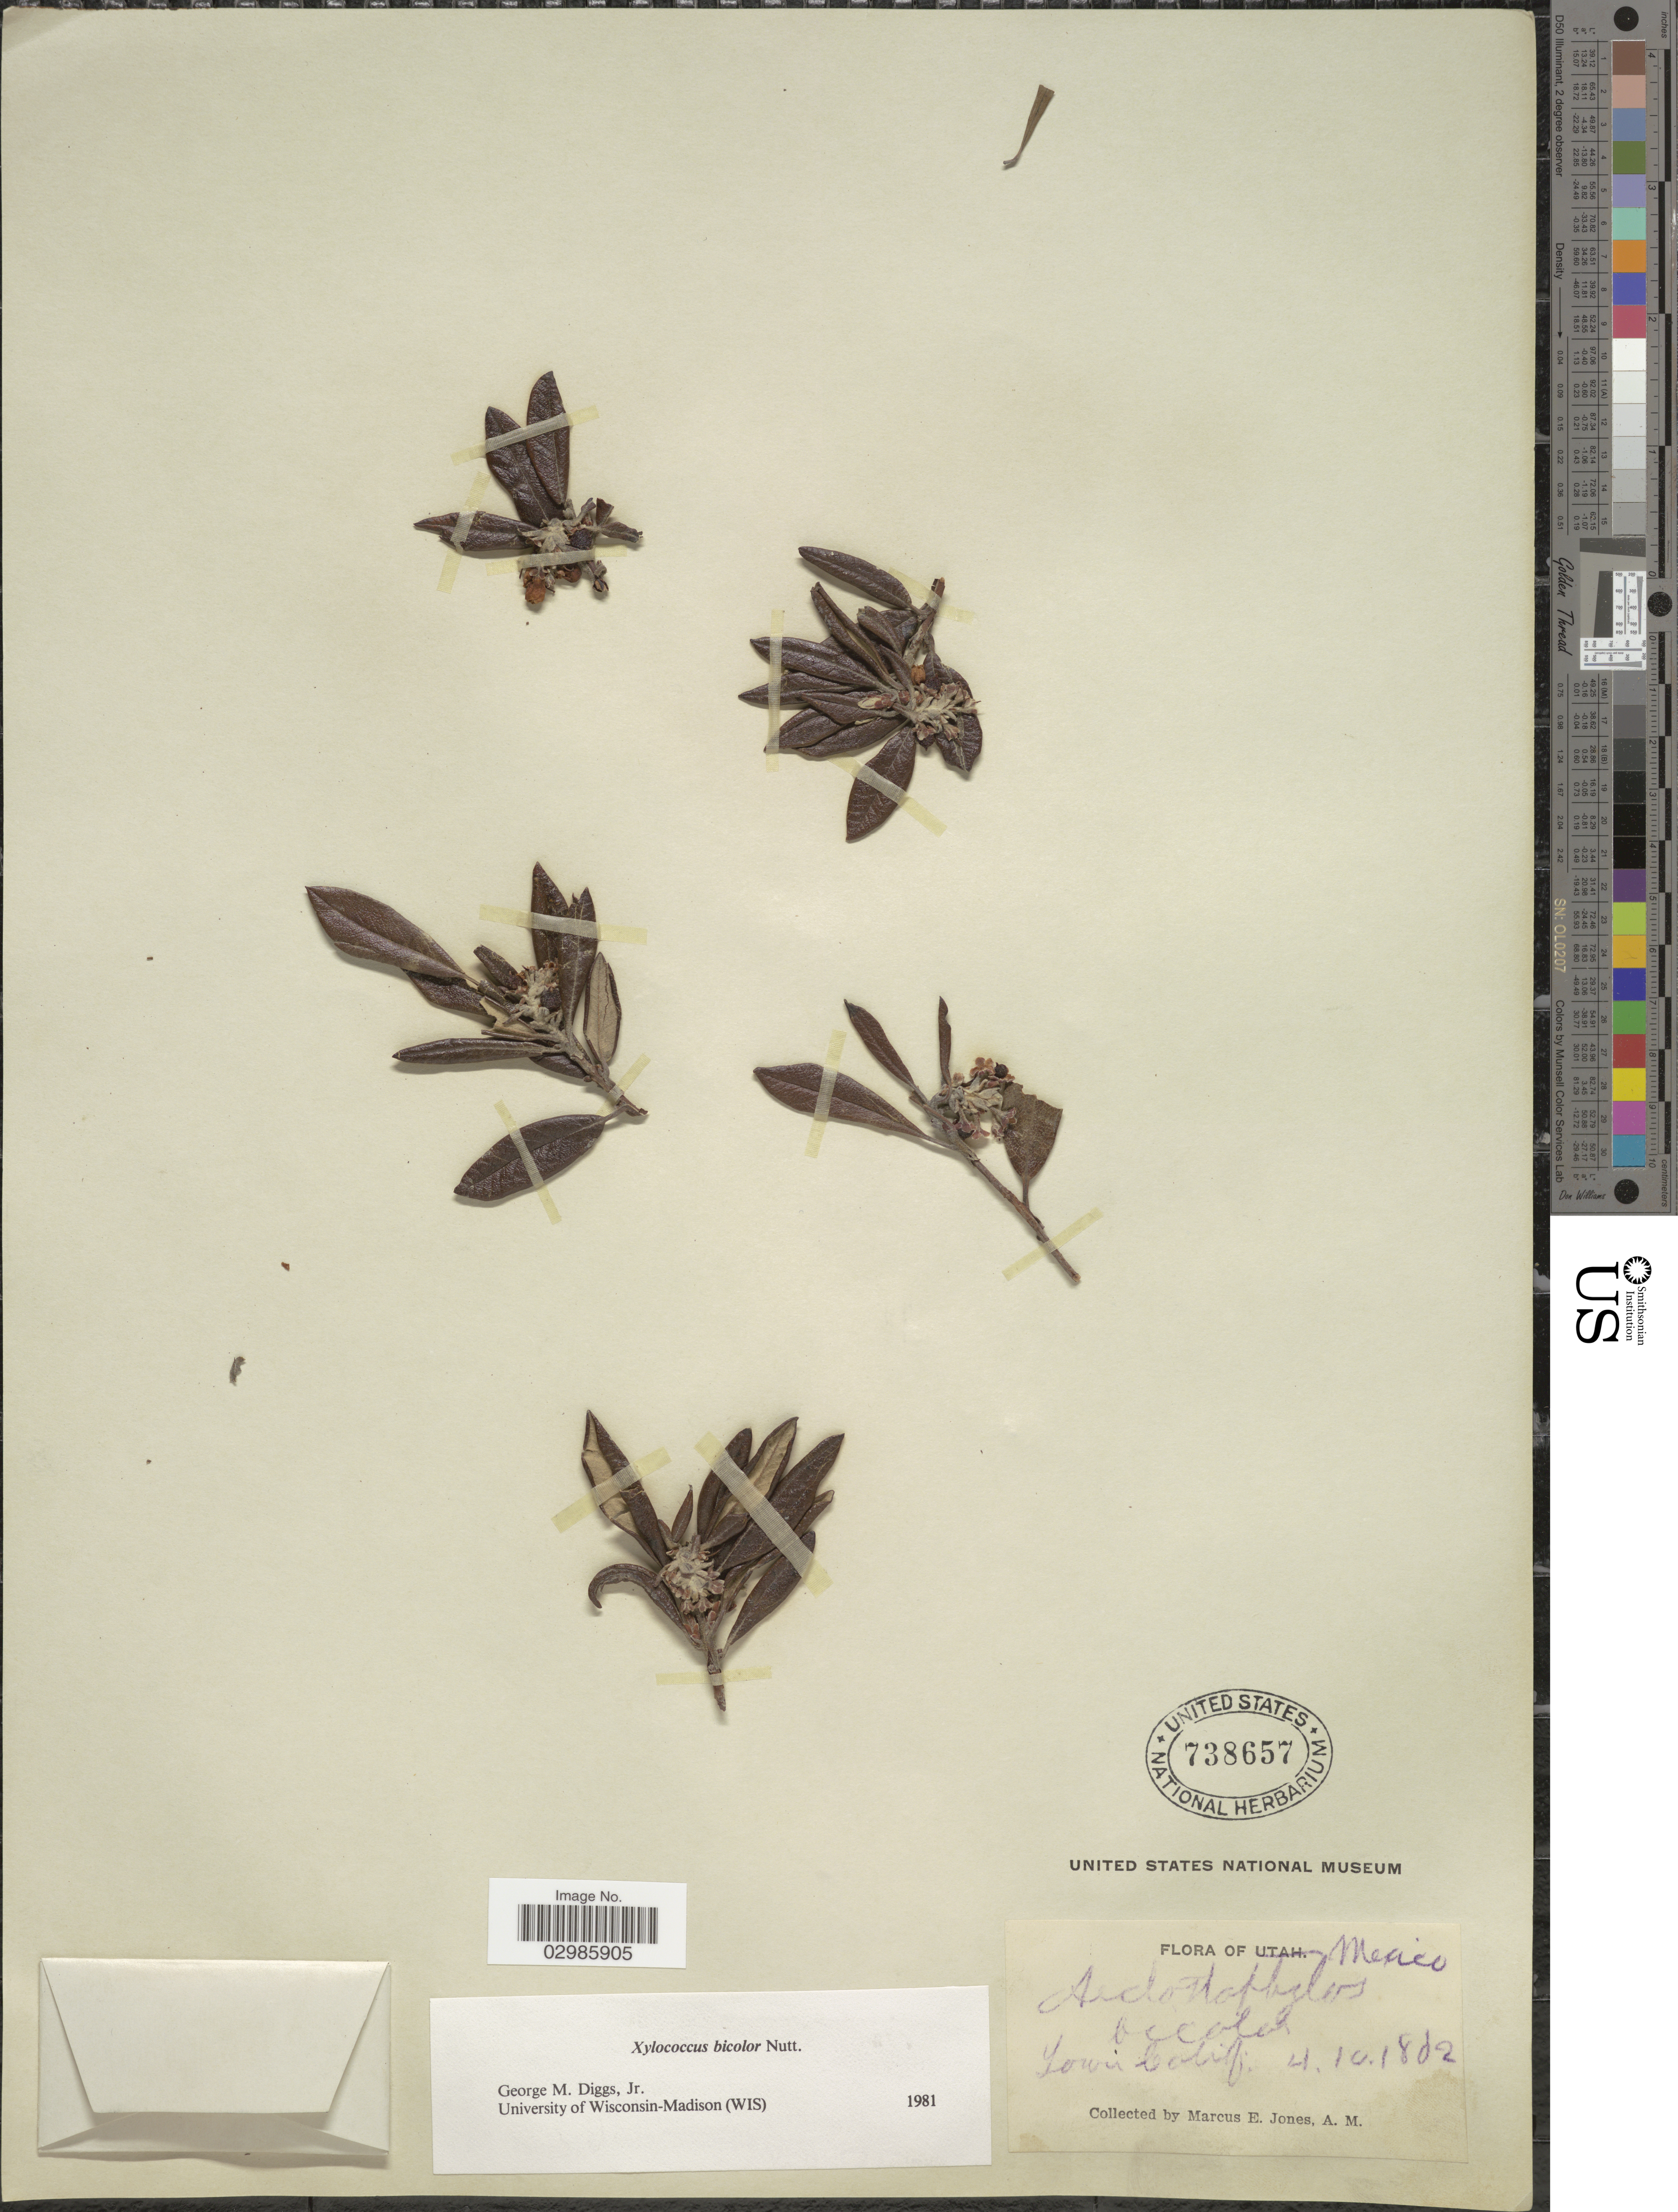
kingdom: Plantae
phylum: Tracheophyta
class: Magnoliopsida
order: Ericales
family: Ericaceae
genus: Xylococcus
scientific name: Xylococcus bicolor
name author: Nutt.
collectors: M. E. Jones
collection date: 1882-04-10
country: Mexico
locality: Lower Calif.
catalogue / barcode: US 738657